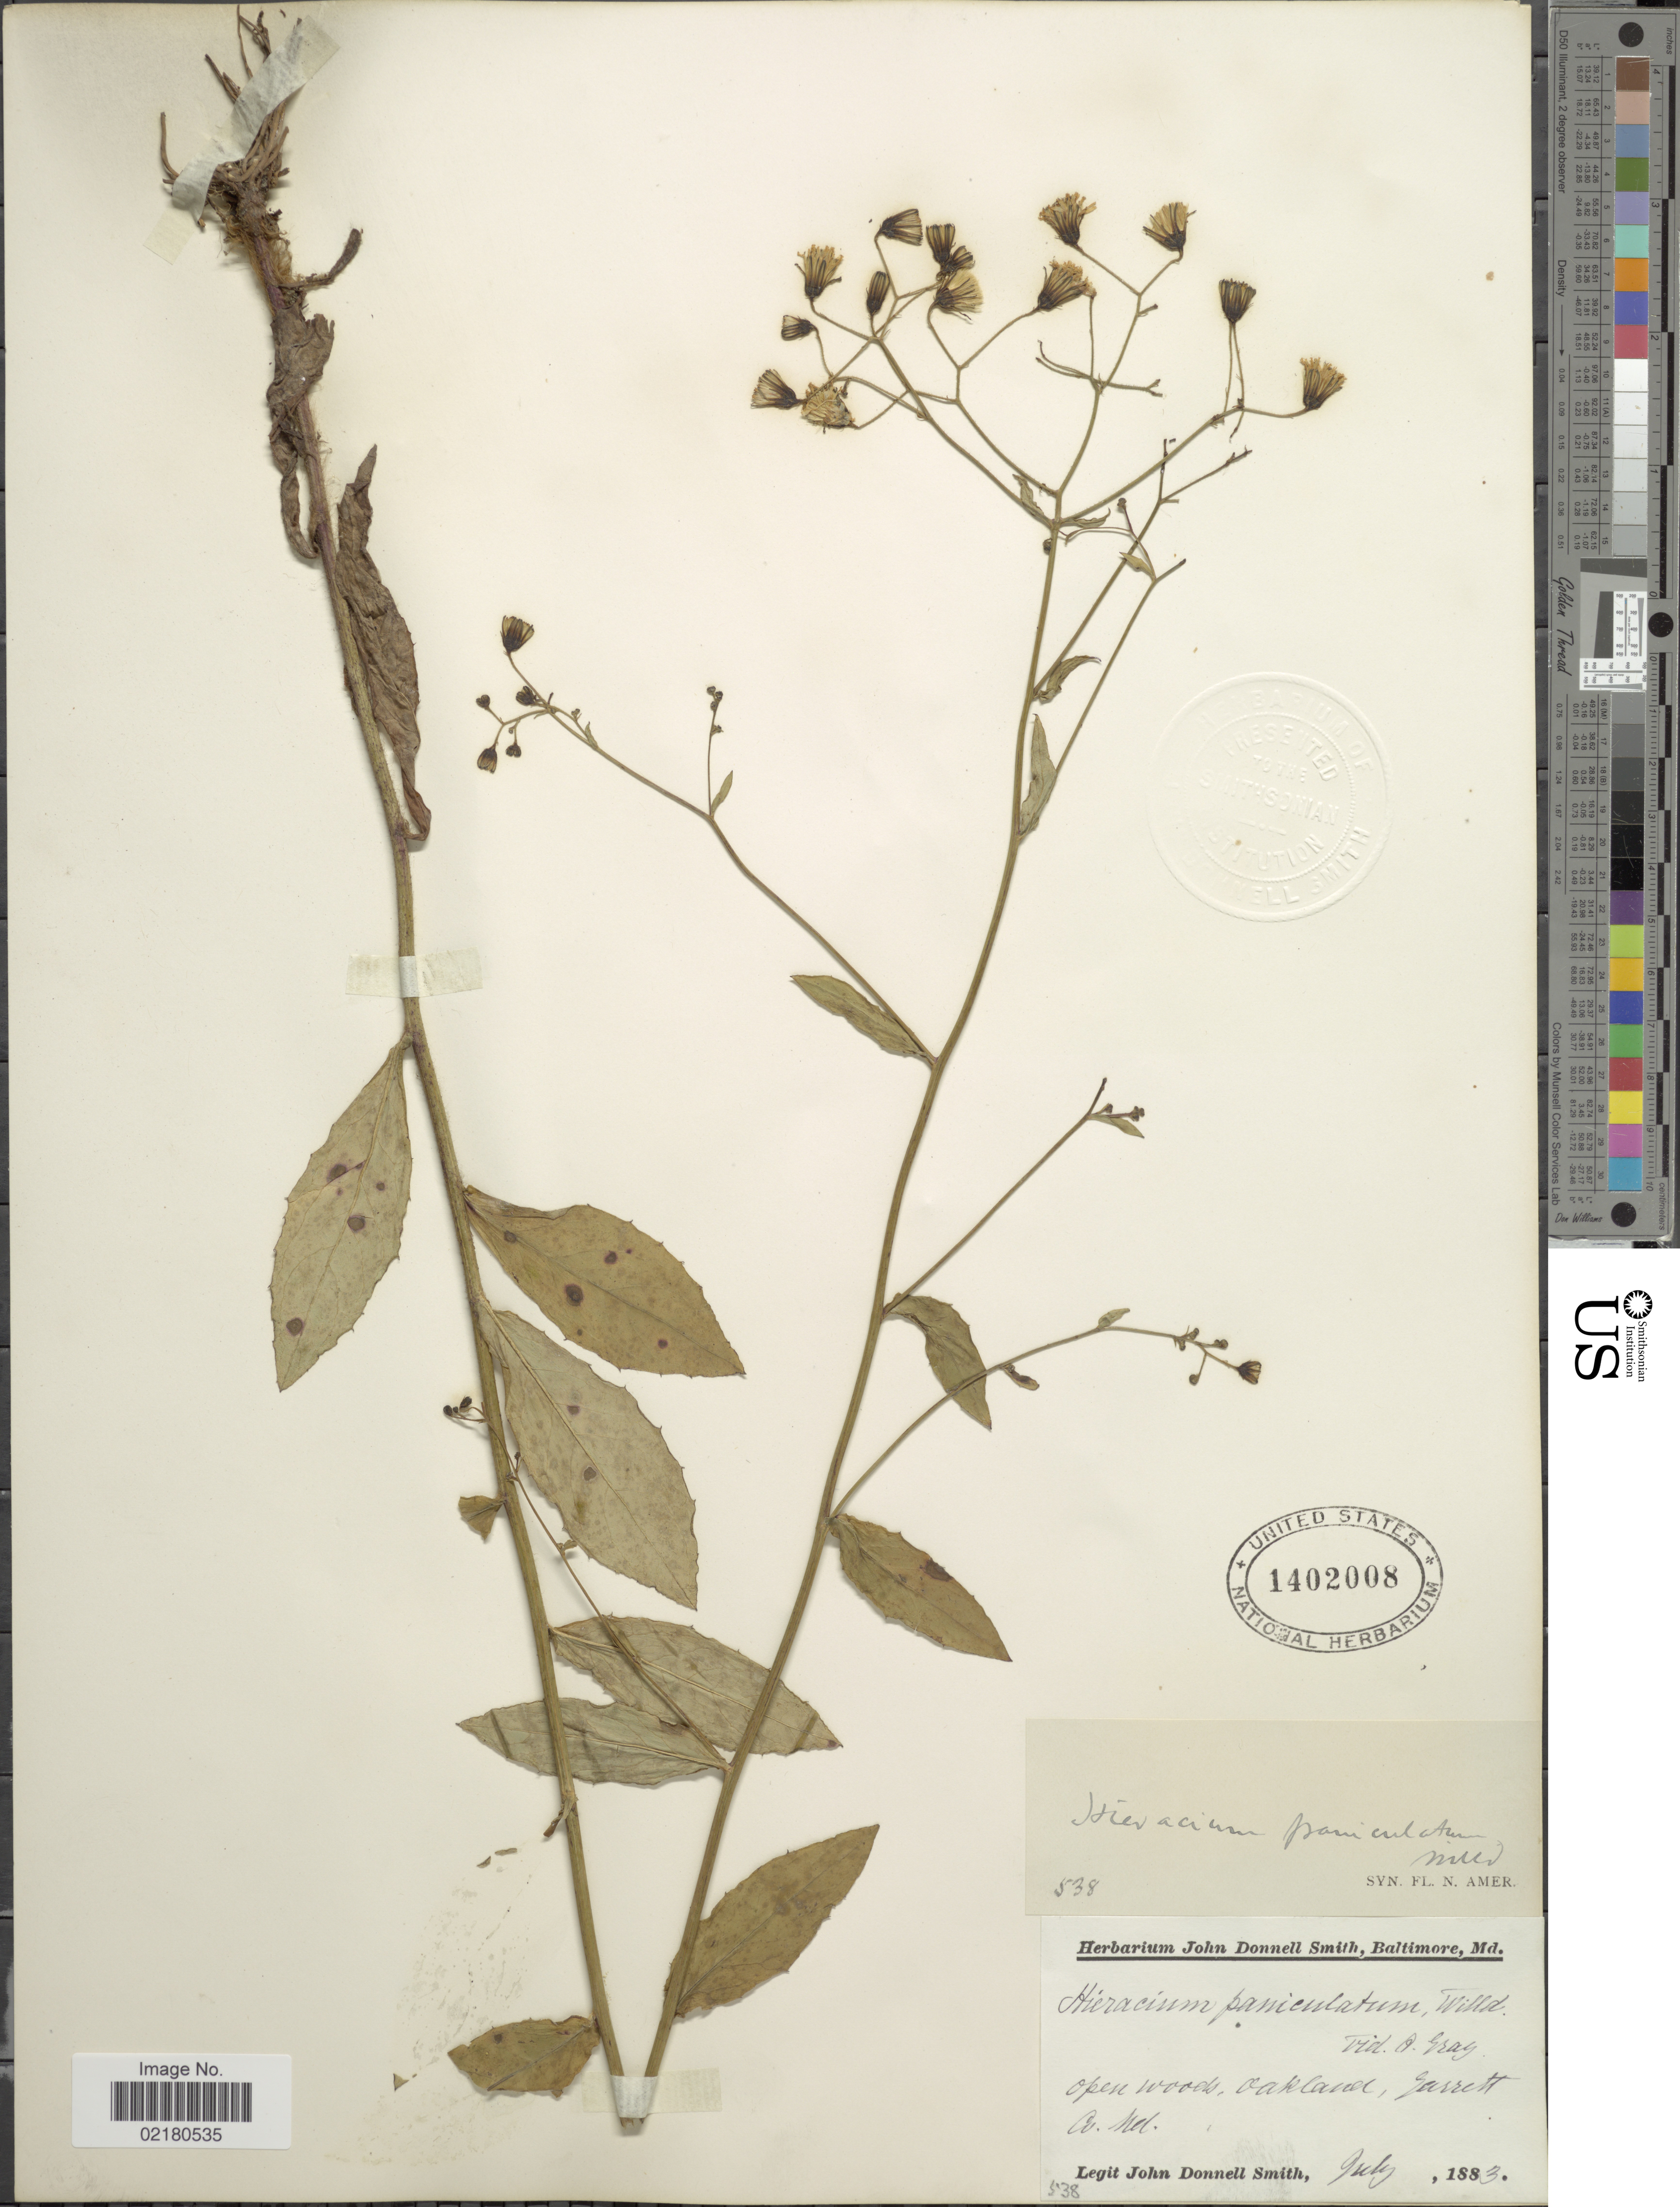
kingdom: Plantae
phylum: Tracheophyta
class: Magnoliopsida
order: Asterales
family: Asteraceae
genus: Hieracium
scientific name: Hieracium paniculatum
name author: L.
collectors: J. Donnell Smith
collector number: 538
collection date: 1883-07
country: United States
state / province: Maryland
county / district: Garrett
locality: Oakland, Garrett Co.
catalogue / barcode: US 1402008